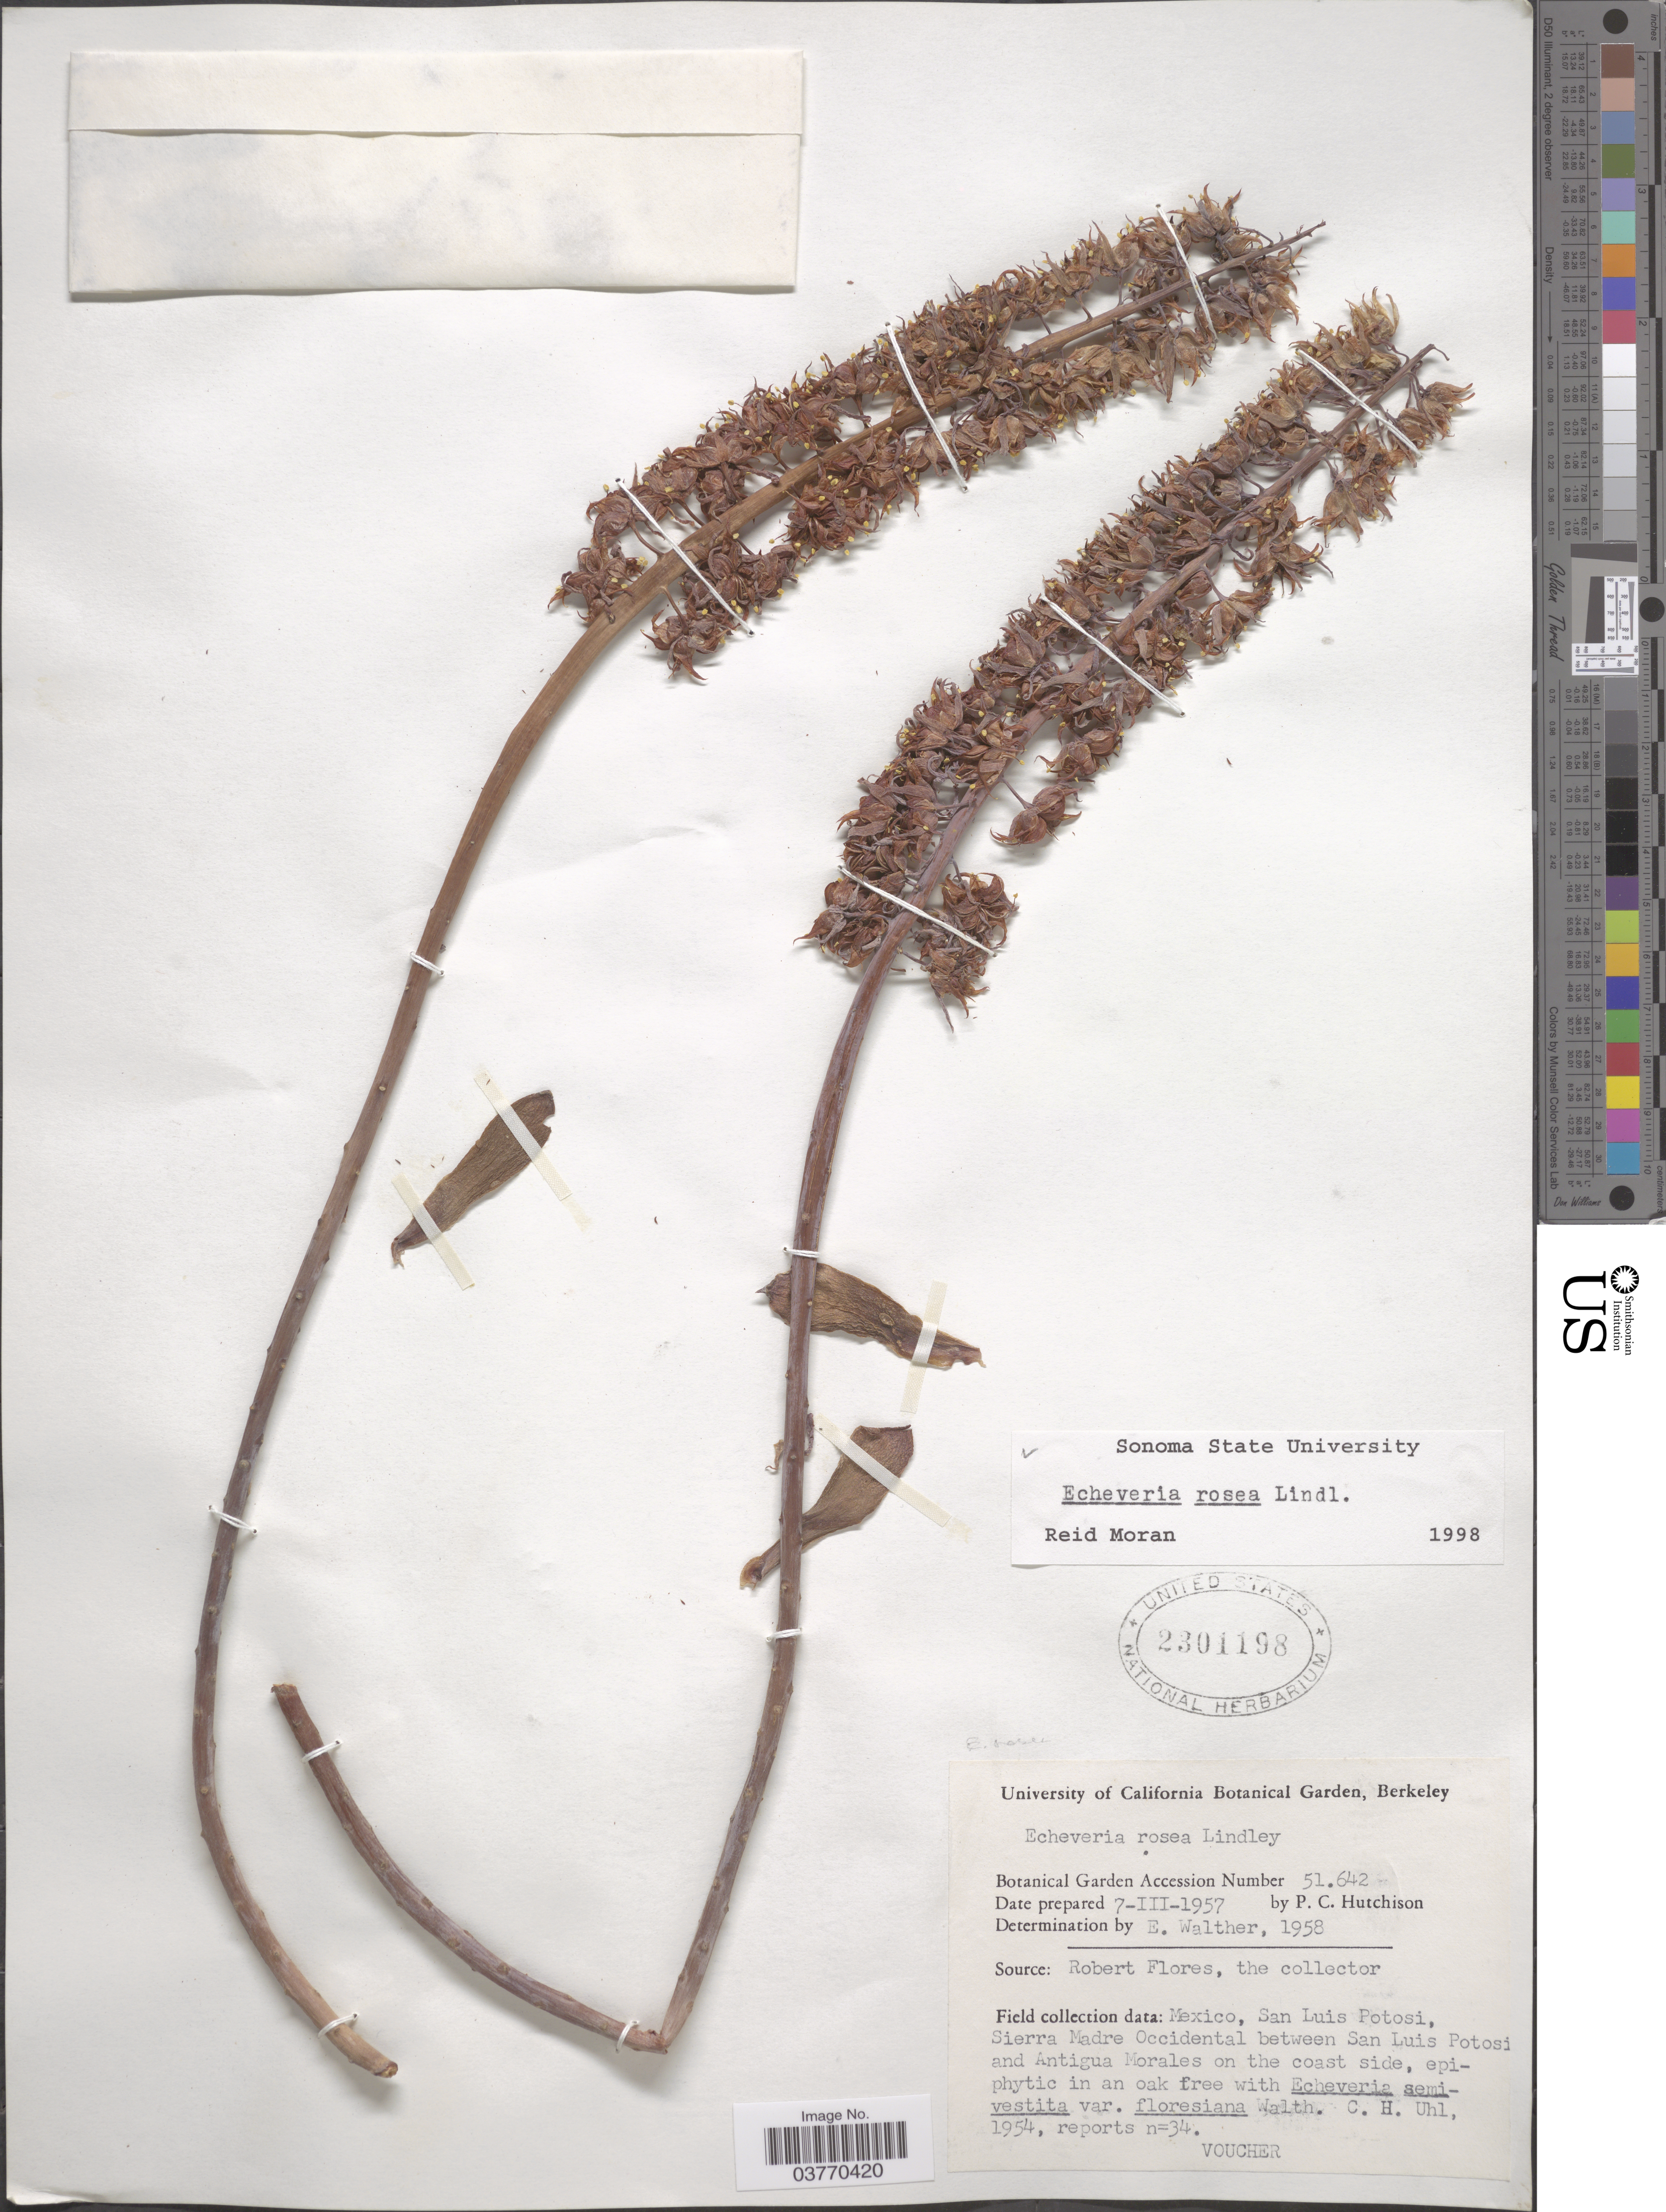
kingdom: Plantae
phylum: Tracheophyta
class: Magnoliopsida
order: Saxifragales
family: Crassulaceae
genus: Echeveria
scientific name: Echeveria rosea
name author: Lindl.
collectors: P. C. Hutchison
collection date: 1957-03-07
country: United States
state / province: California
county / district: Alameda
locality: University of Calfiornia Botanical Garden, Berkeley.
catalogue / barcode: US 2301198